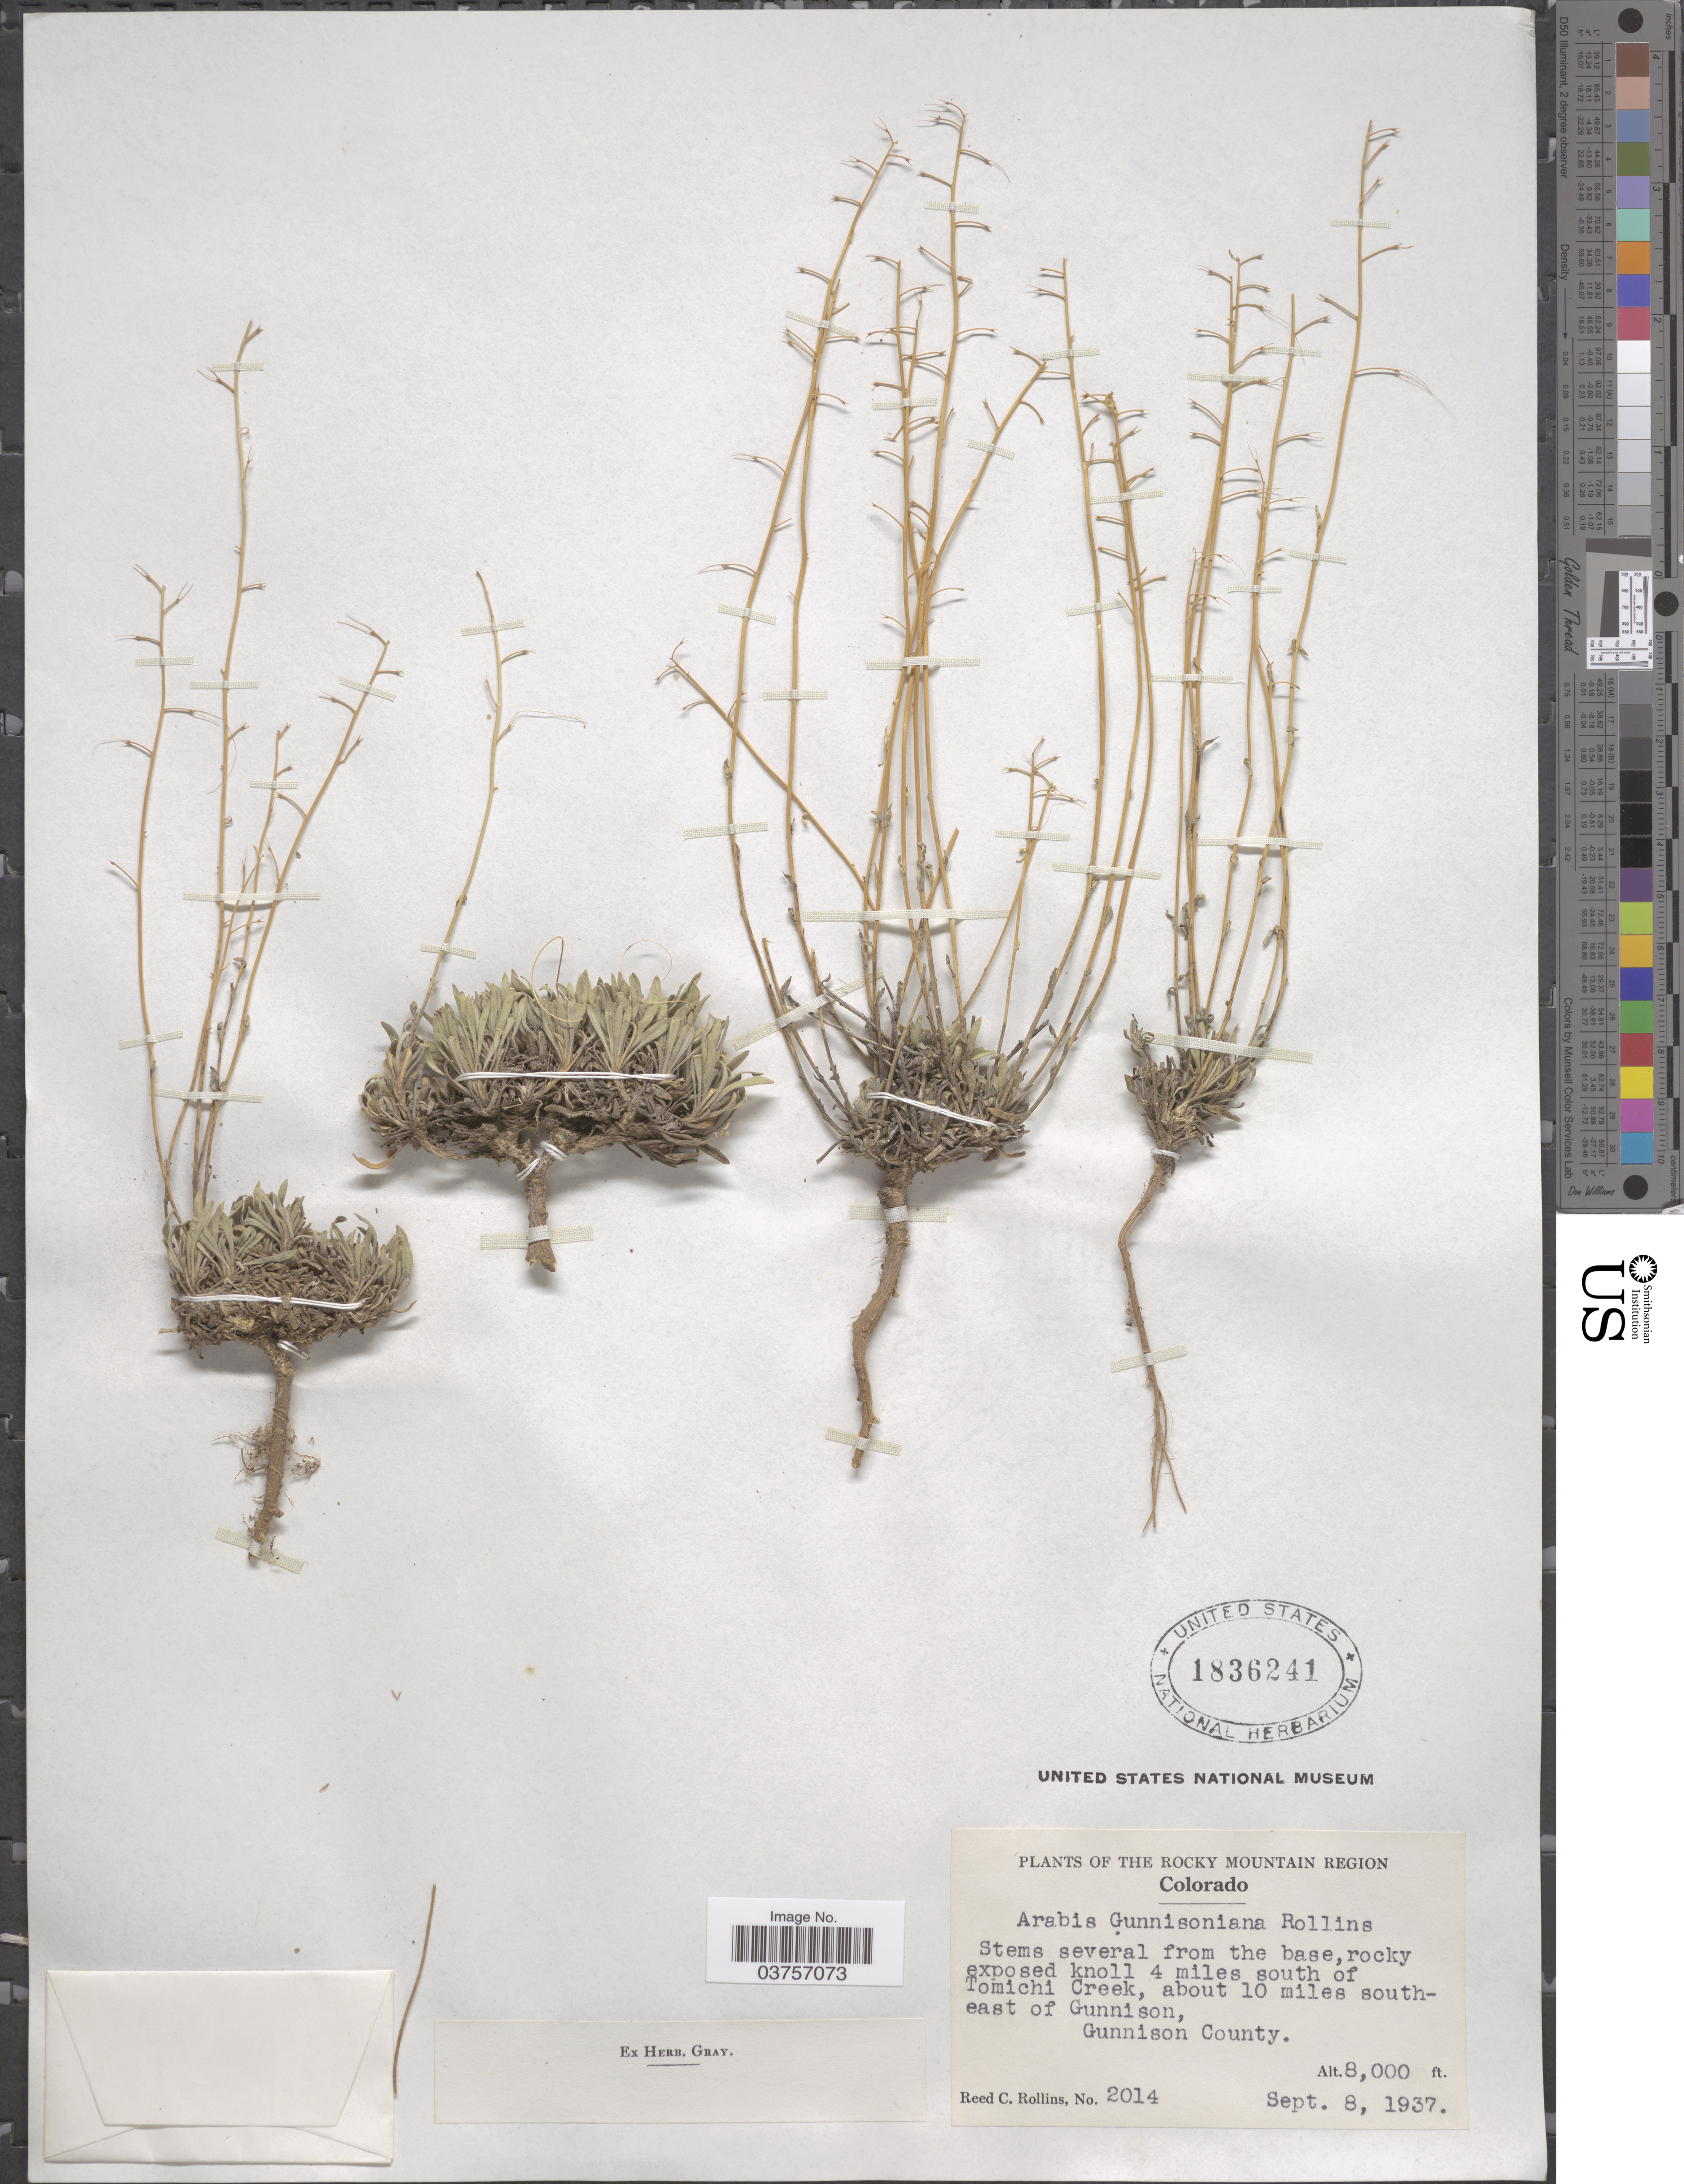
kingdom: Plantae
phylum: Tracheophyta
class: Magnoliopsida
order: Brassicales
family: Brassicaceae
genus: Arabis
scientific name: Arabis gunnisoniana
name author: Rollins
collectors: R. C. Rollins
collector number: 2014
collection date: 1937-09-08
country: United States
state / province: Colorado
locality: The Rocky Mountain Region. 4 miles south of Tomichi Creek, about 10 miles south-east of Gunnison, Gunnison County.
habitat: rocky exposed knoll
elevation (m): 2438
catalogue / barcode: US 1836241